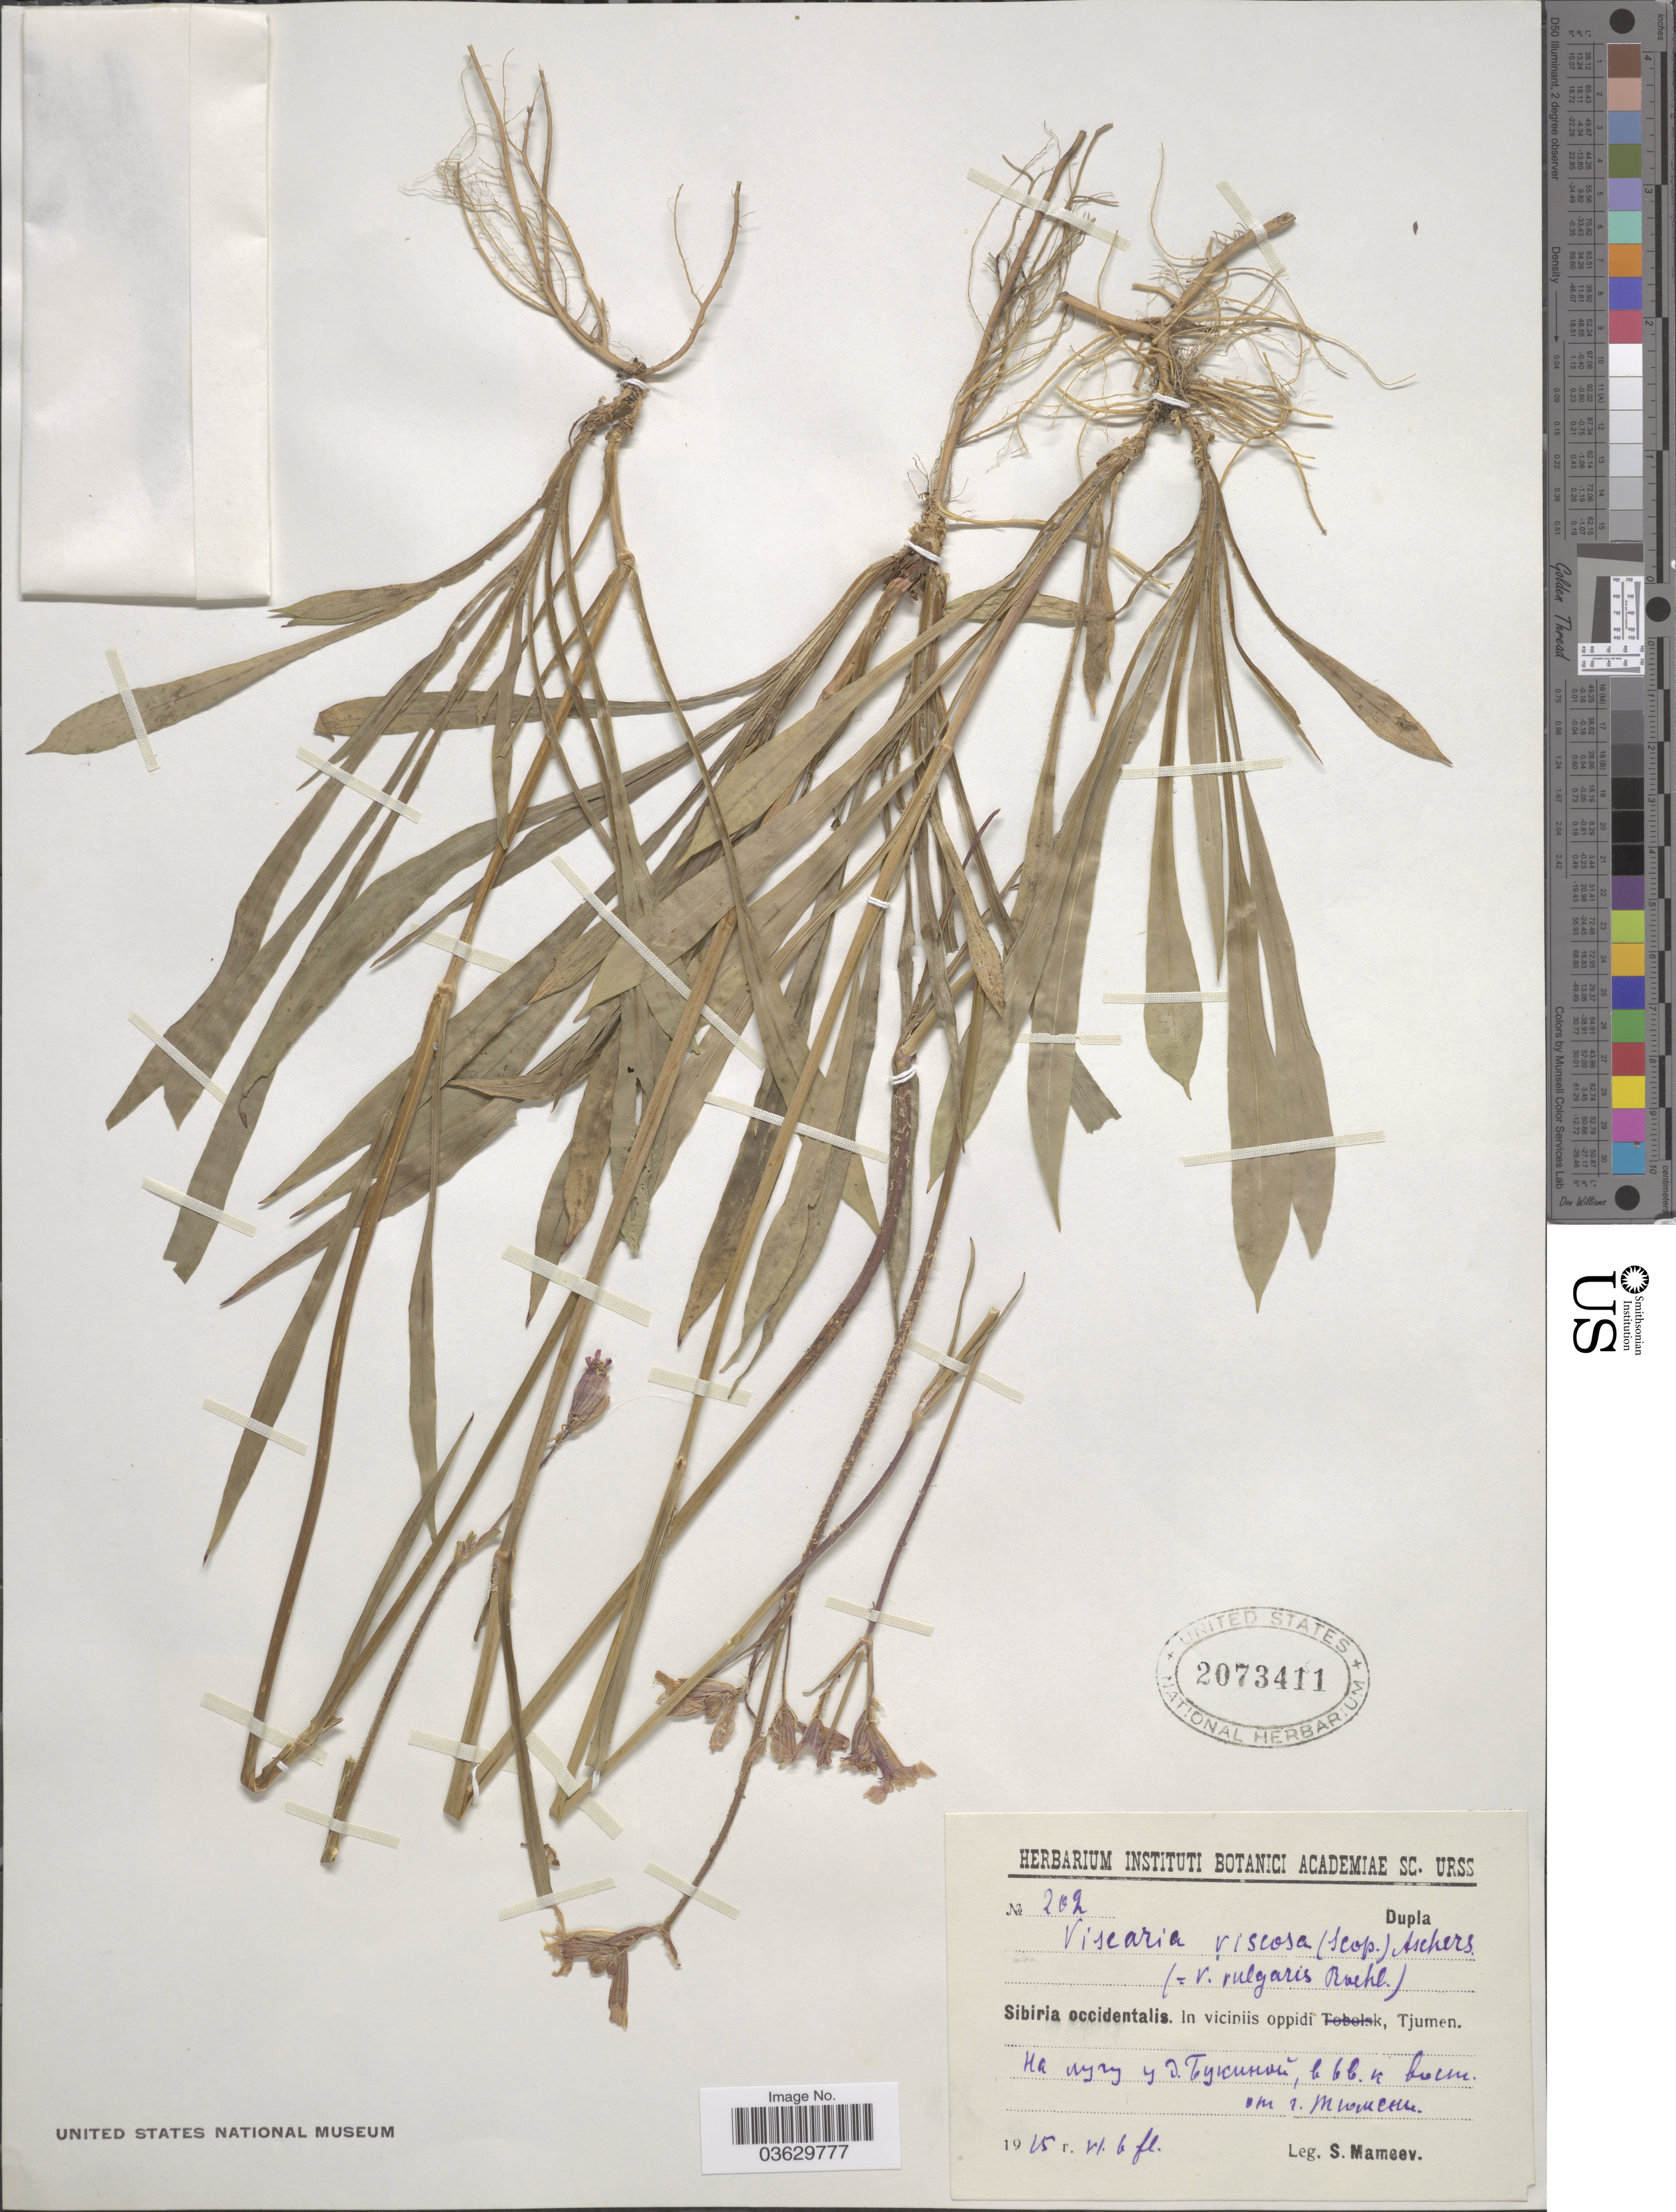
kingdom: Plantae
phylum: Tracheophyta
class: Magnoliopsida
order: Caryophyllales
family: Caryophyllaceae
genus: Viscaria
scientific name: Viscaria viscosa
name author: (Scop.) Asch.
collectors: S. Mameev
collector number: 202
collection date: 1925-06-06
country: Russian Federation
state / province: Tyumen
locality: Sibiria occidentalis. In viciniis oppidi, Tjumen. X.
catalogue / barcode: US 2073411